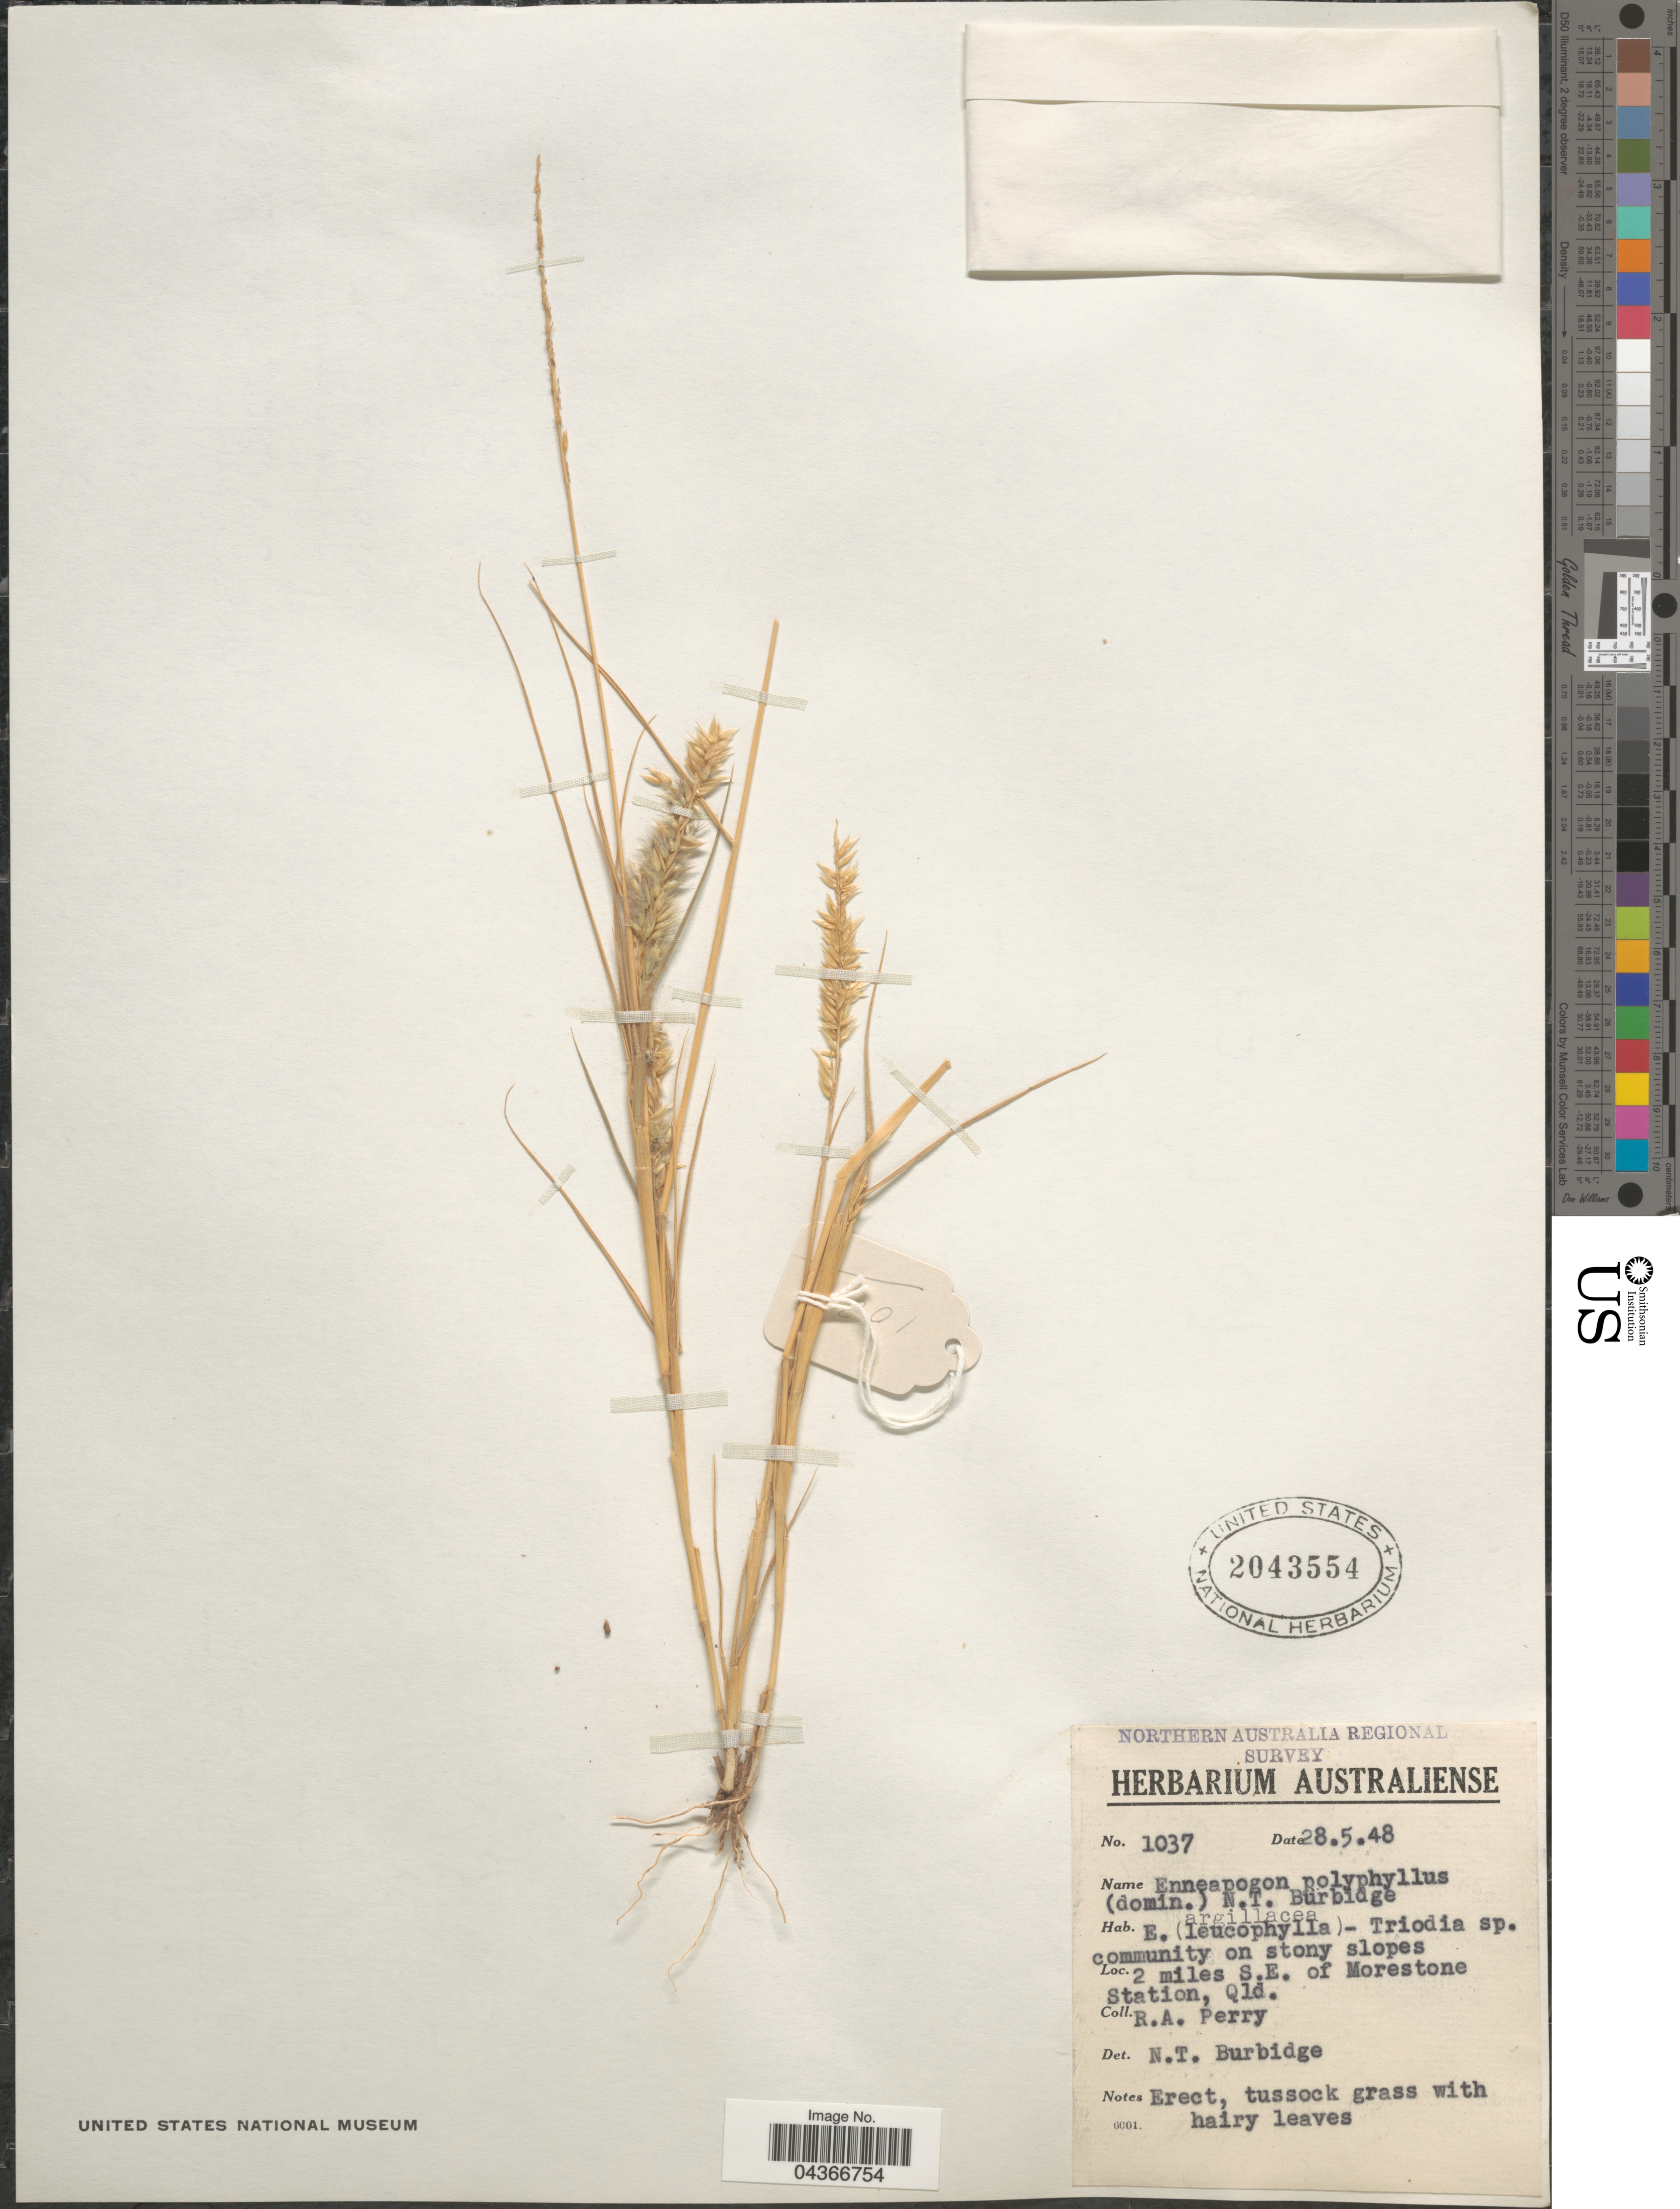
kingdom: Plantae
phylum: Tracheophyta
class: Liliopsida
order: Poales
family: Poaceae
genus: Enneapogon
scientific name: Enneapogon polyphyllus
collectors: Perry, R. A.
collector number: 1037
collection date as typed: Transcribed d/m/y: 28/5/48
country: Australia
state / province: Queensland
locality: Northern Australia Regional Survey. 2 miles S.E. of Morestone Station, Qld.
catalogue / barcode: US 2043554